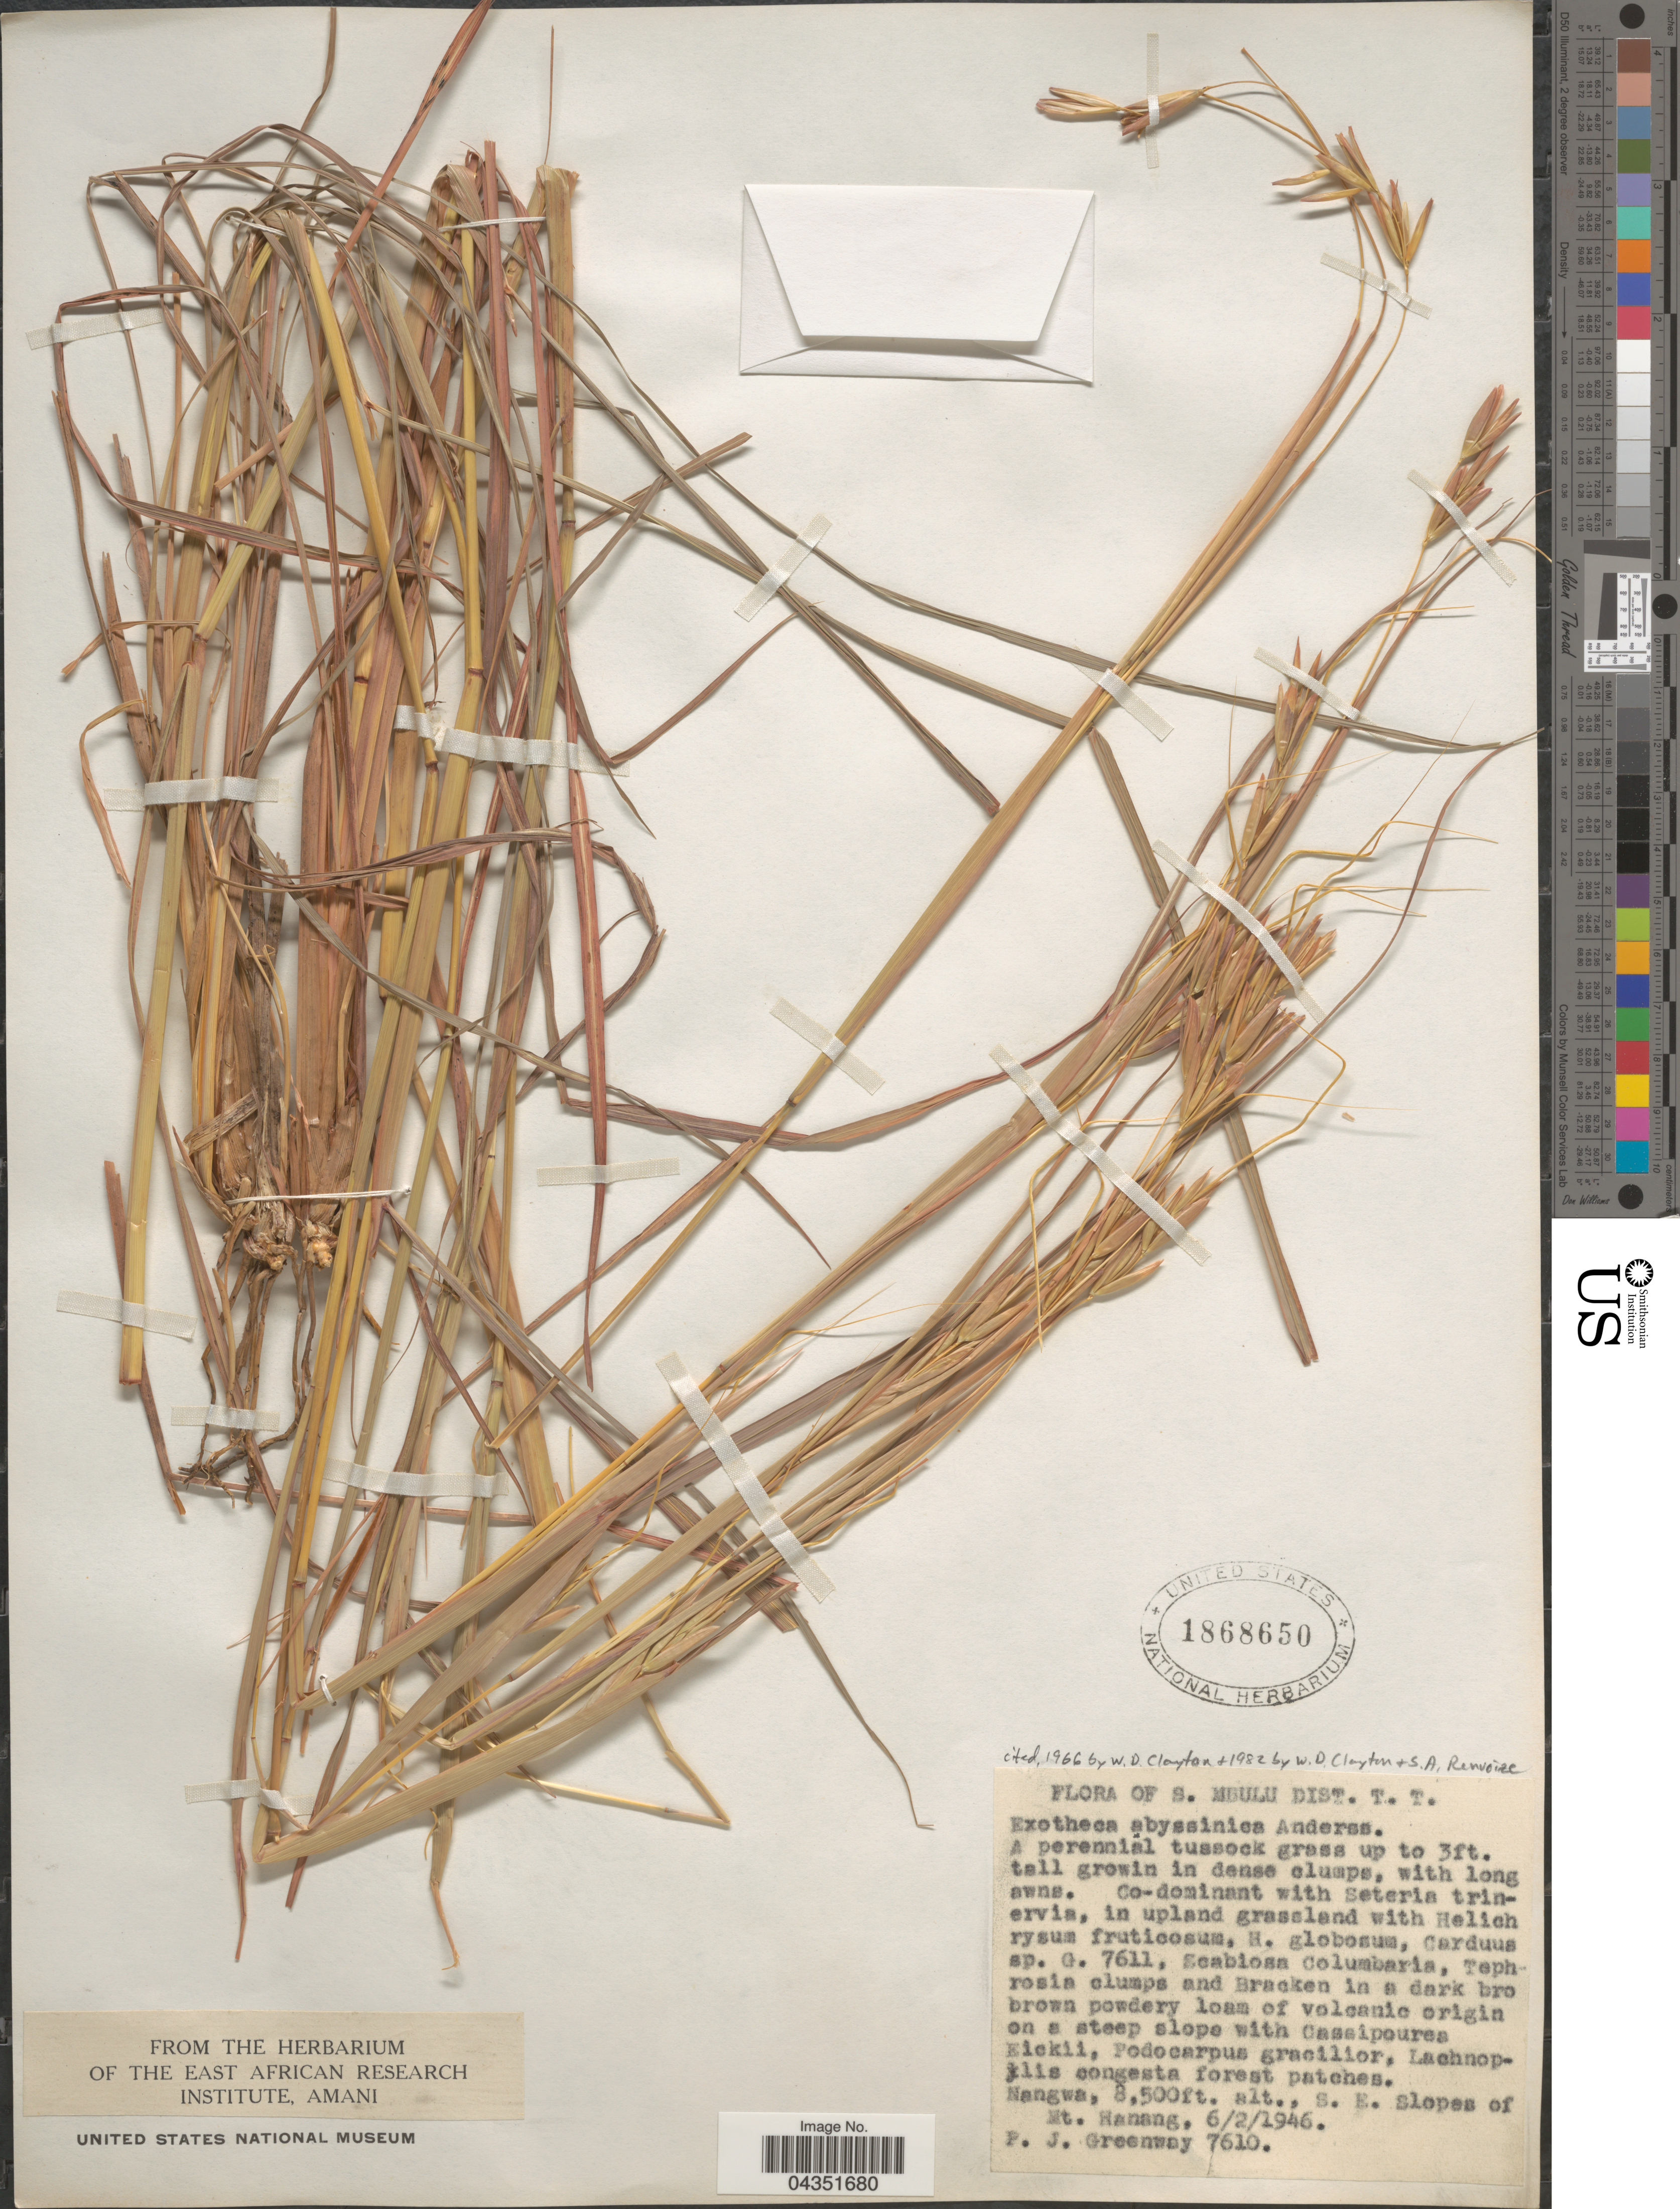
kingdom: Plantae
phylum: Tracheophyta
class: Liliopsida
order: Poales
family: Poaceae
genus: Exotheca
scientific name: Exotheca abyssinica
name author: (Hochst. ex A. Rich.) Andersson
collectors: P. J. Greenway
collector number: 7610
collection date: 1946-02-06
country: Tanzania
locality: S. Mbulu Dist. T. T. Nangwa, S.E. slopes of Mt. Hanang.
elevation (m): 2591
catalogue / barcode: US 1868650